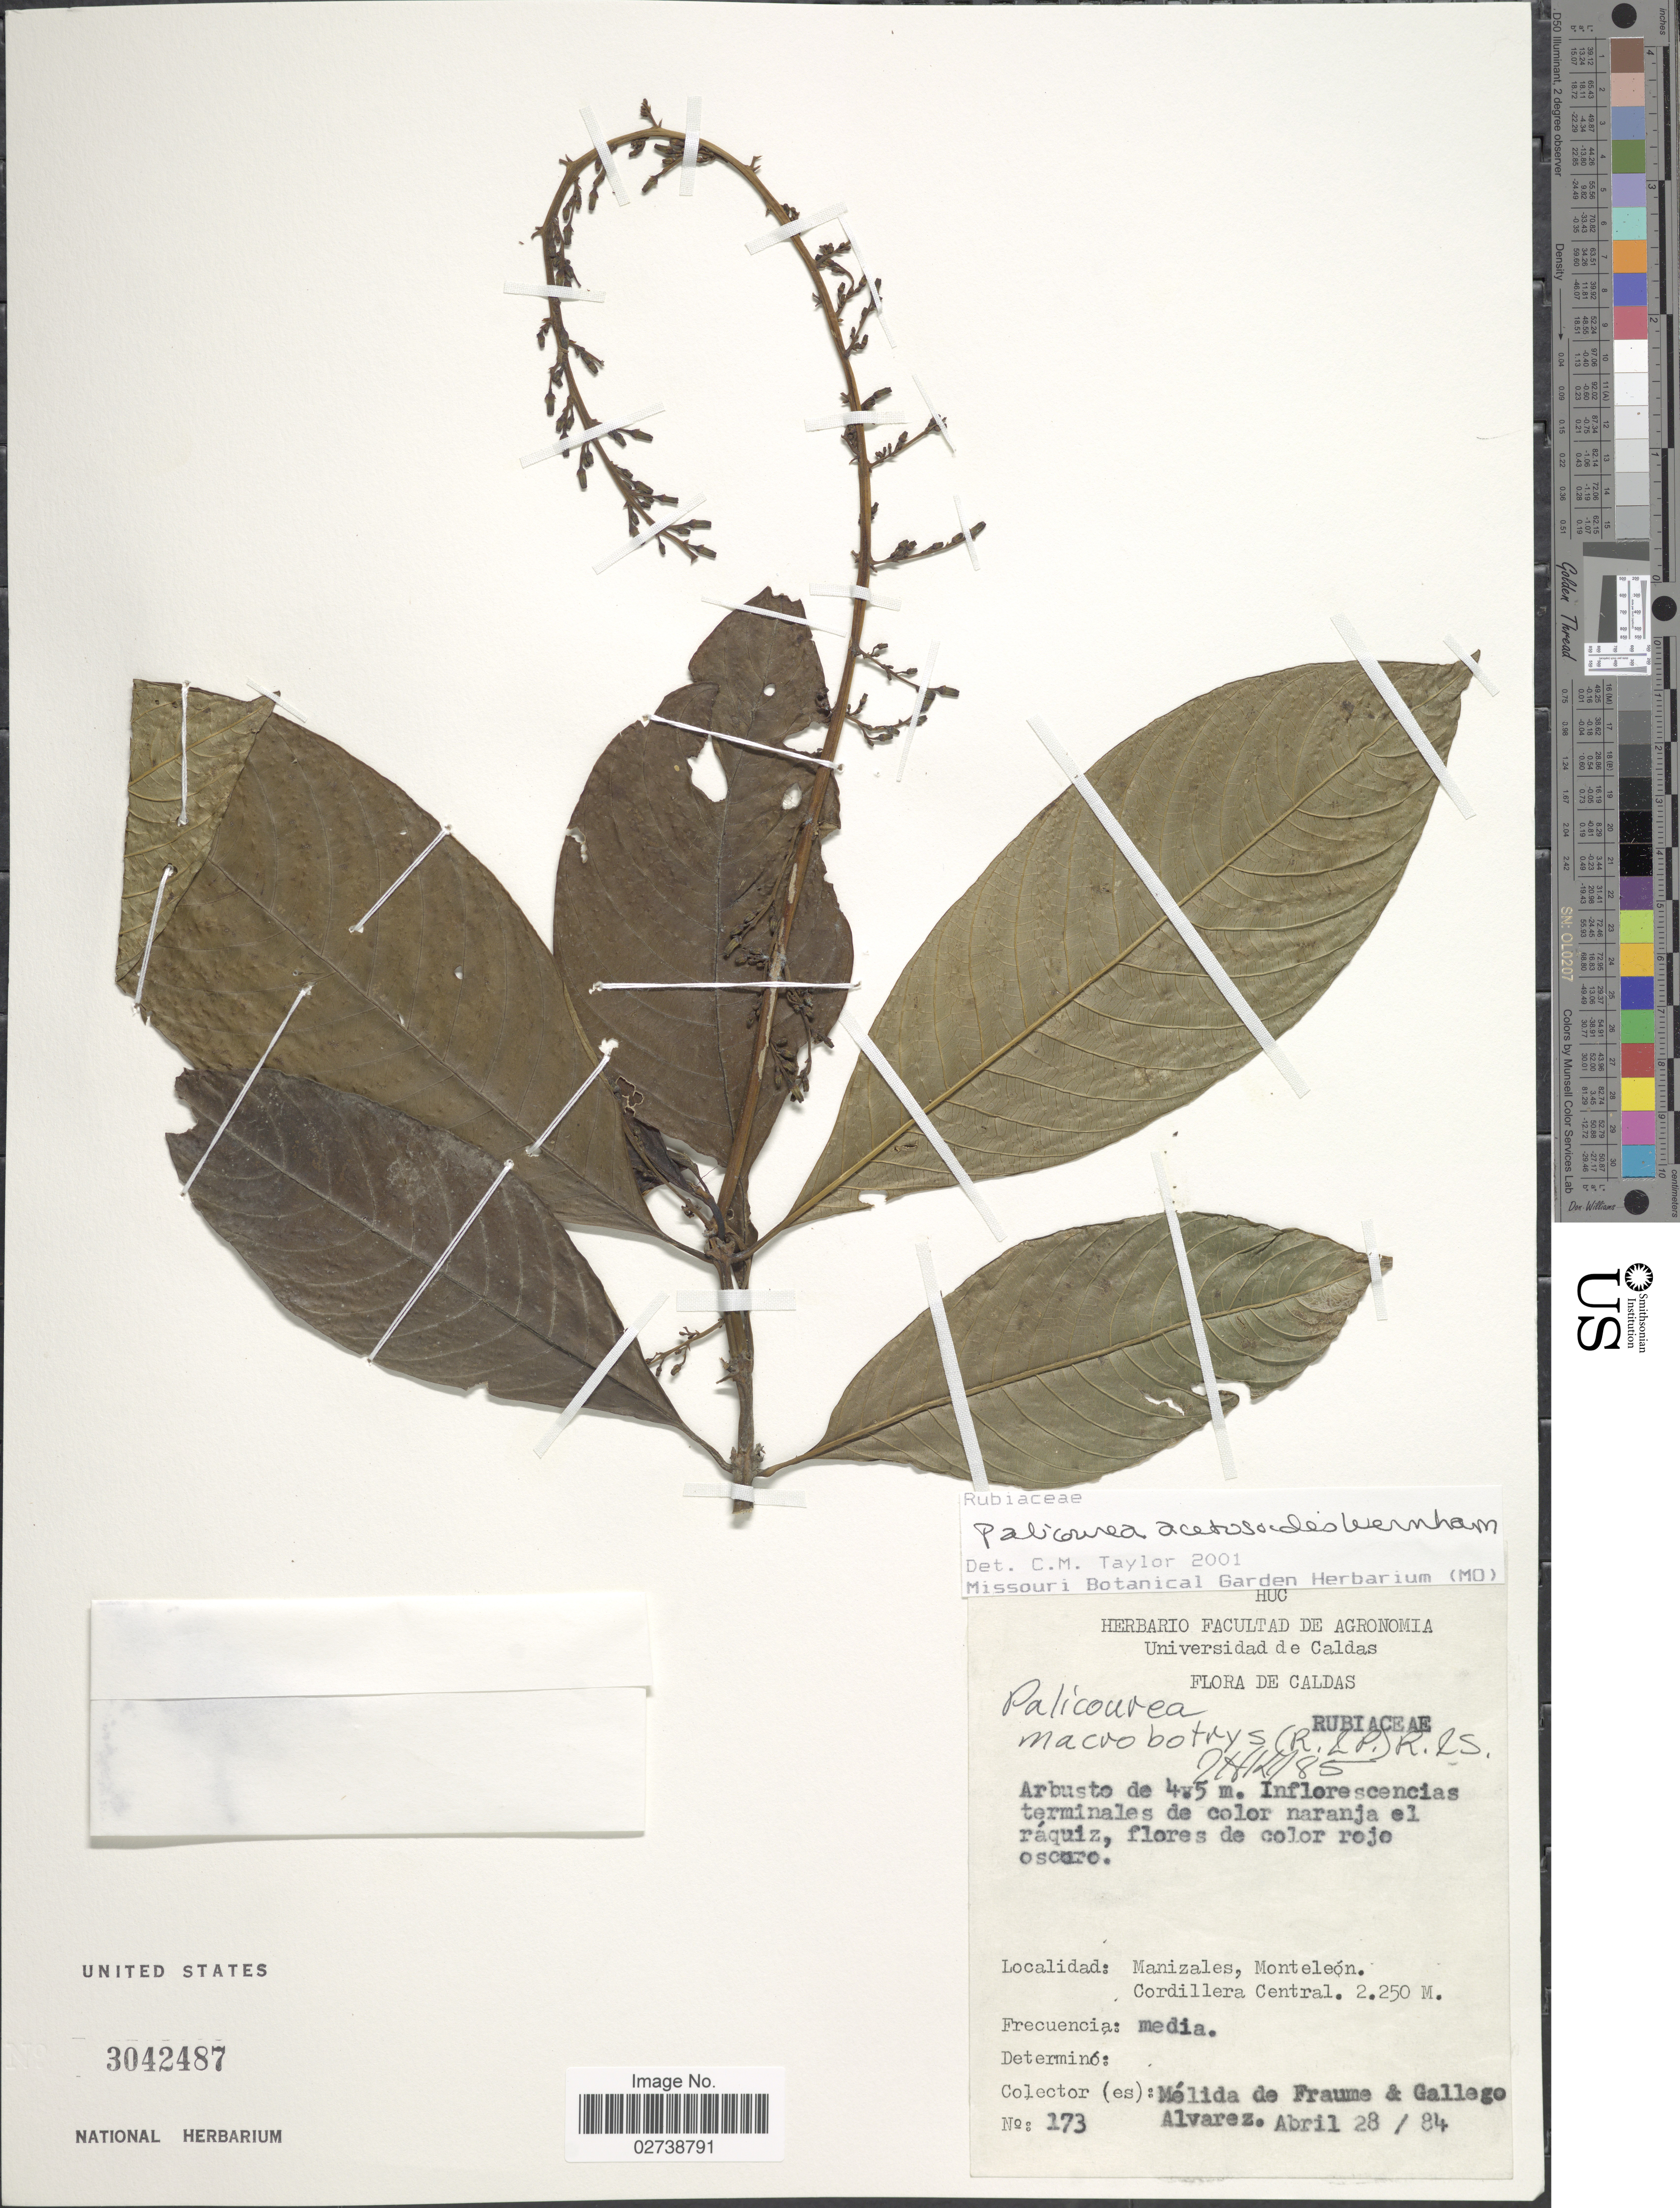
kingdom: Plantae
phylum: Tracheophyta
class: Magnoliopsida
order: Gentianales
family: Rubiaceae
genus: Palicourea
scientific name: Palicourea acetosoides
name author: Wernham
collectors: M. Fraume, -. Gallego & -- Alvarez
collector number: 173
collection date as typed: Transcribed d/m/y: 28/4/84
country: Colombia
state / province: Caldas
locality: Manizales, Monteleón. Cordillera Central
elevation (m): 2250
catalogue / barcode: US 3042487